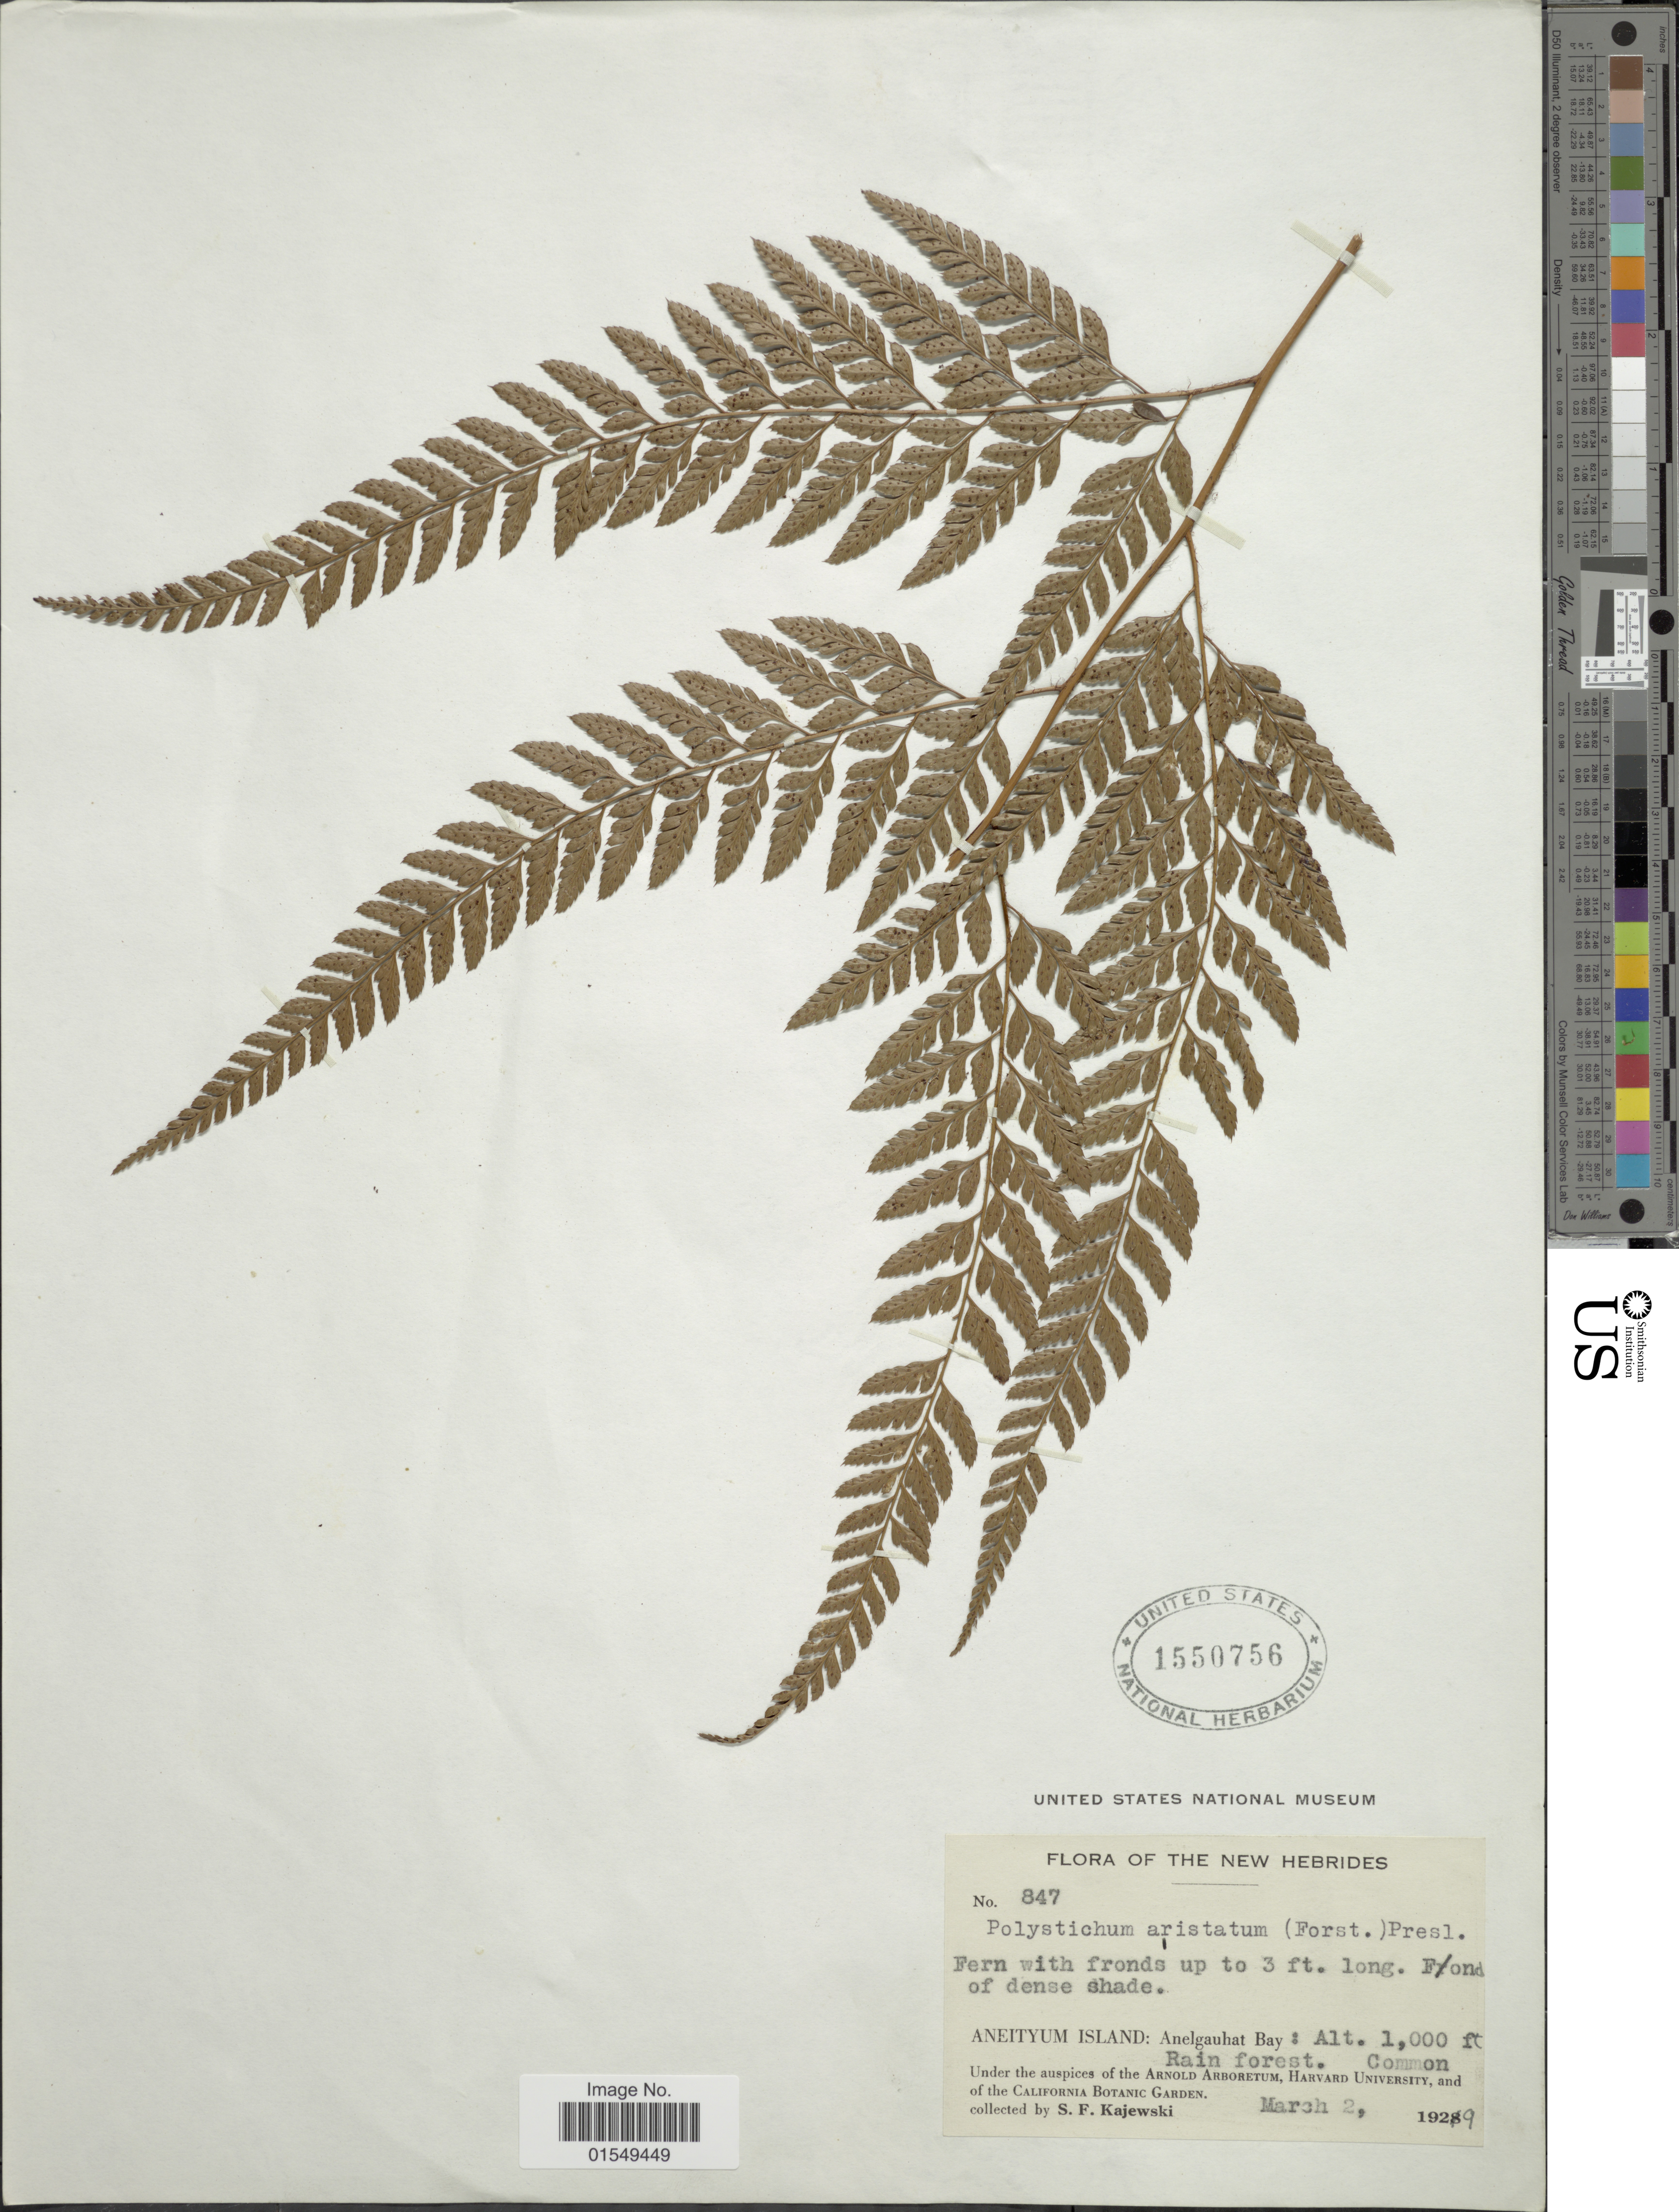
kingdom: Plantae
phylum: Tracheophyta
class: Polypodiopsida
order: Polypodiales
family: Dryopteridaceae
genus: Arachniodes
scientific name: Arachniodes aristata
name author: (G. Forst.) Tindale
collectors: S. Kajewski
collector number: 847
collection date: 1929-03-02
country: Vanuatu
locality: New Hebrides, Aneityum Island: Anelgauhat Bay, rain forest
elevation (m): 305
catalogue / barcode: US 1550756